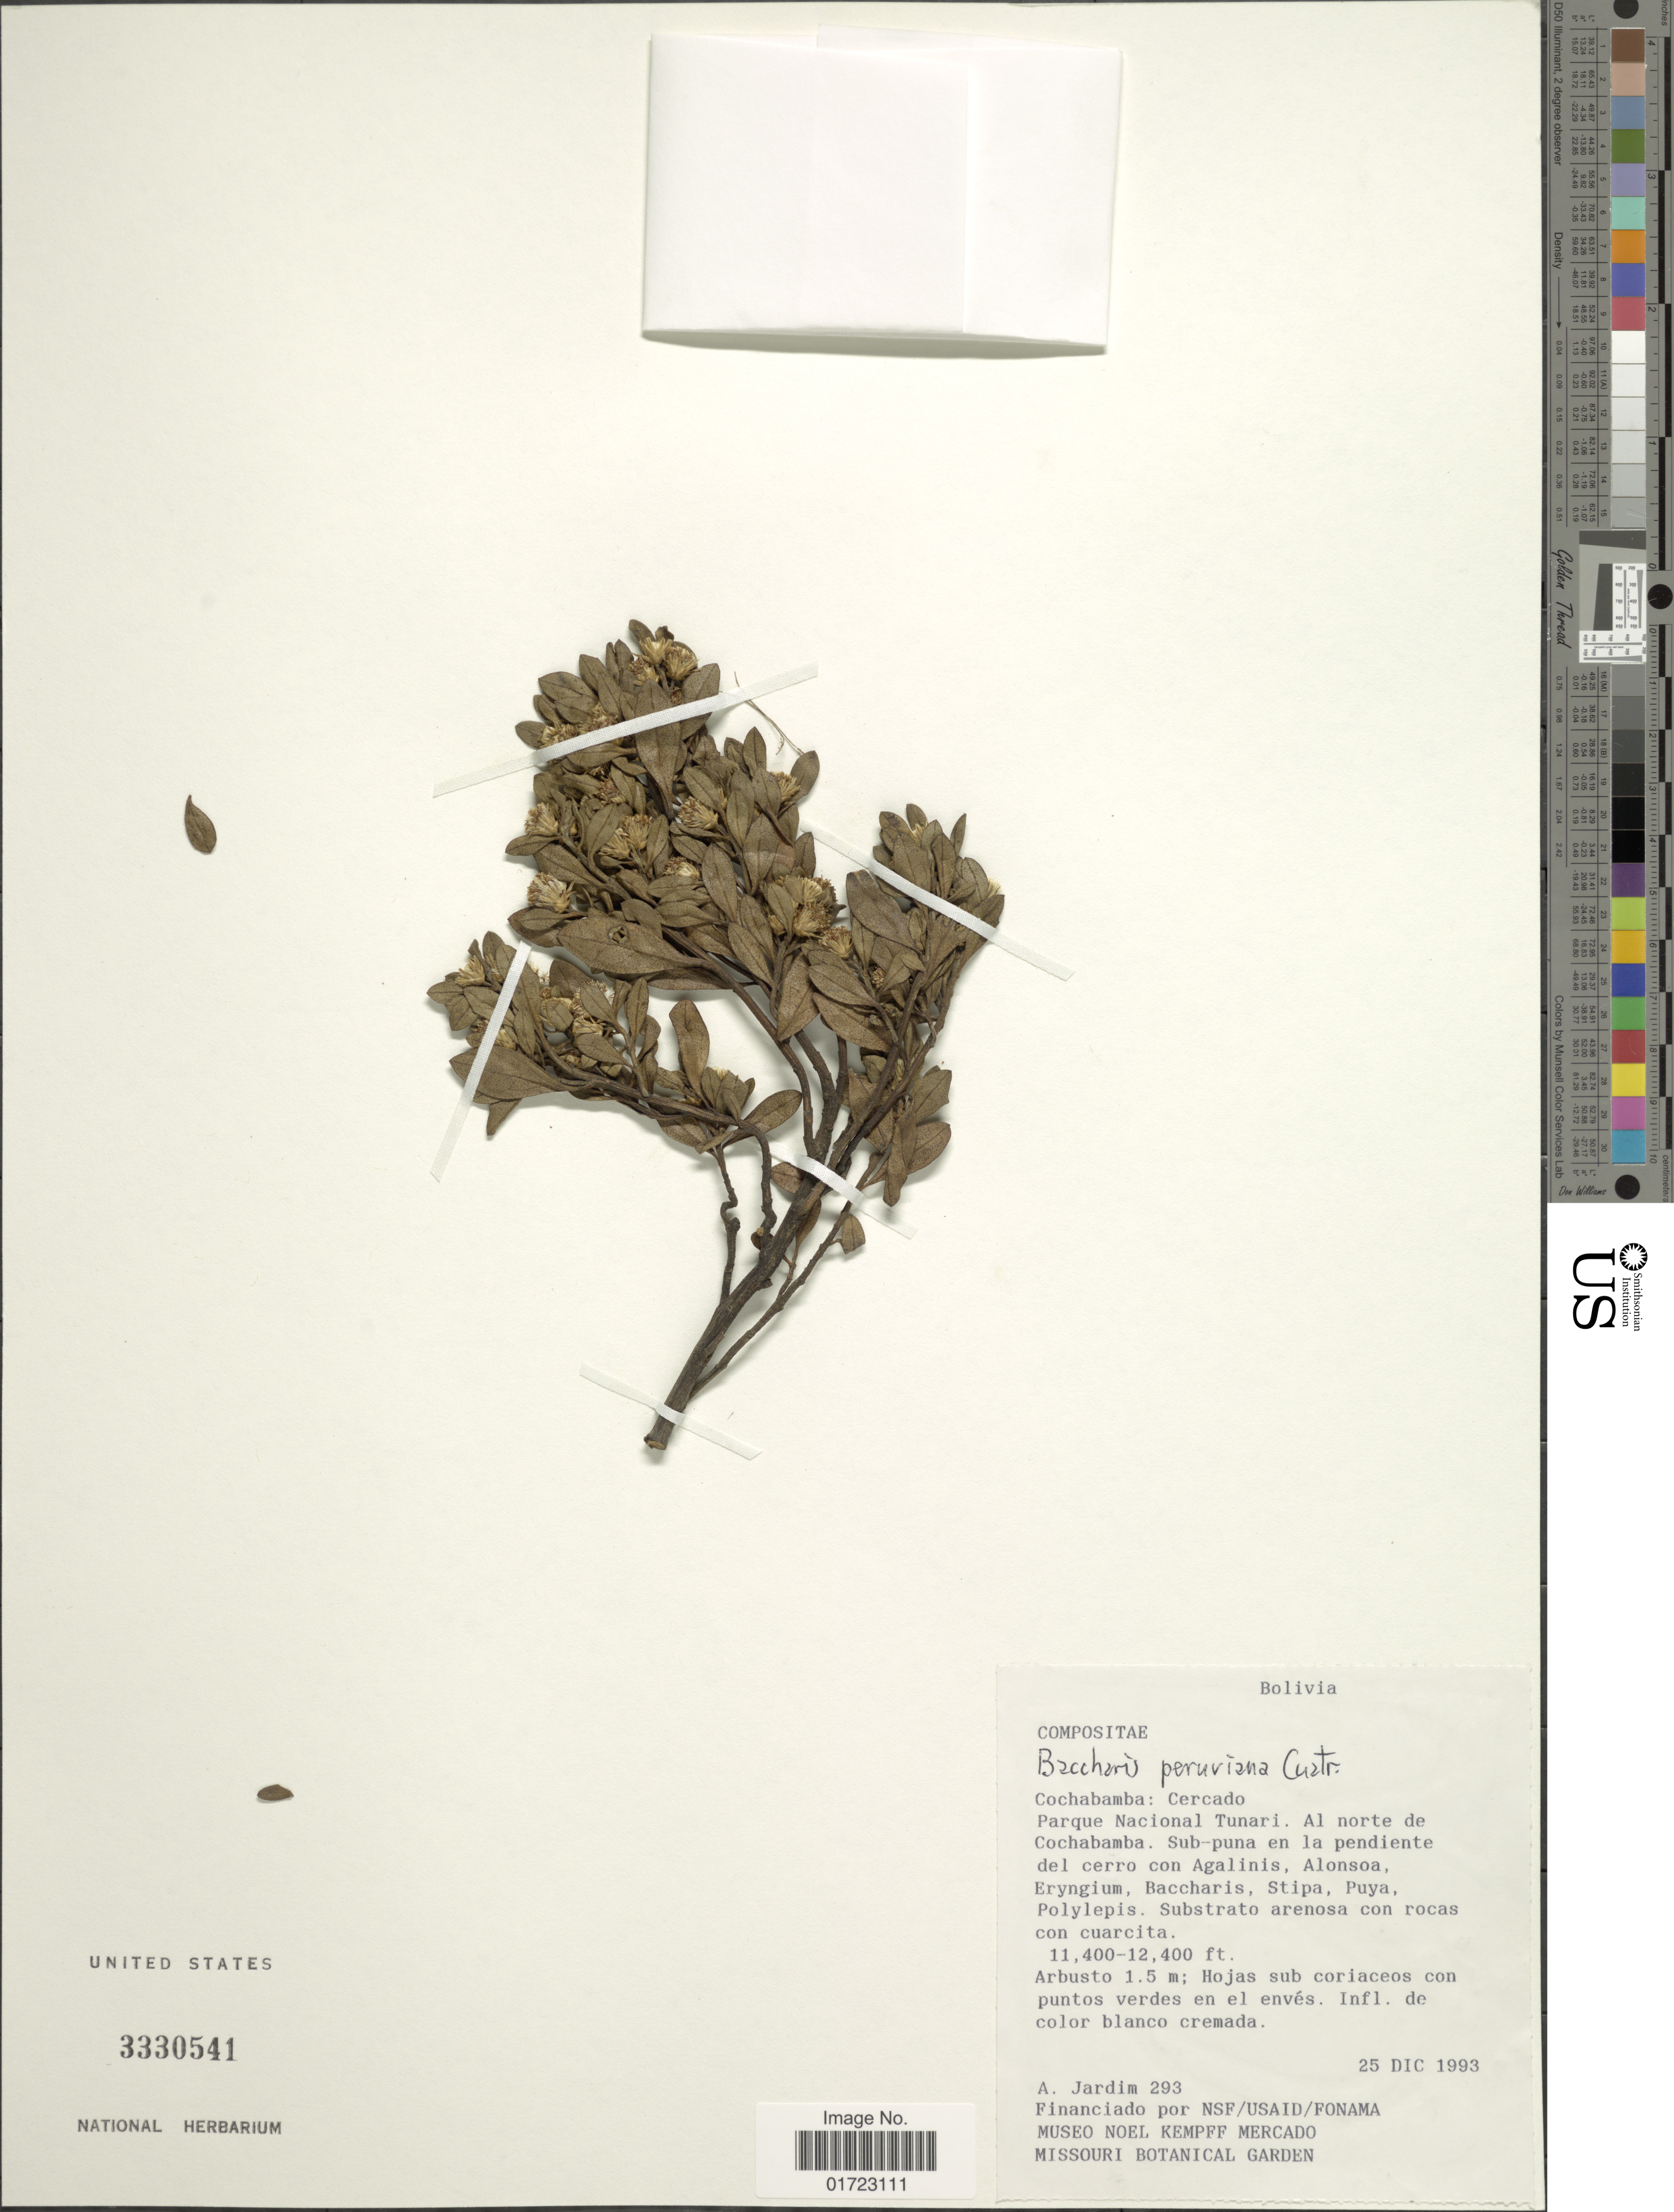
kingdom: Plantae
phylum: Tracheophyta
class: Magnoliopsida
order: Asterales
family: Asteraceae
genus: Baccharis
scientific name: Baccharis peruviana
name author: Cuatrec.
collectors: A. Jardim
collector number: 293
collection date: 1993-12-25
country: Bolivia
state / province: Cochabamba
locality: Cercado. Parque Nacional. Al norte de Cochabamba.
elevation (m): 3475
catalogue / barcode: US 3330541